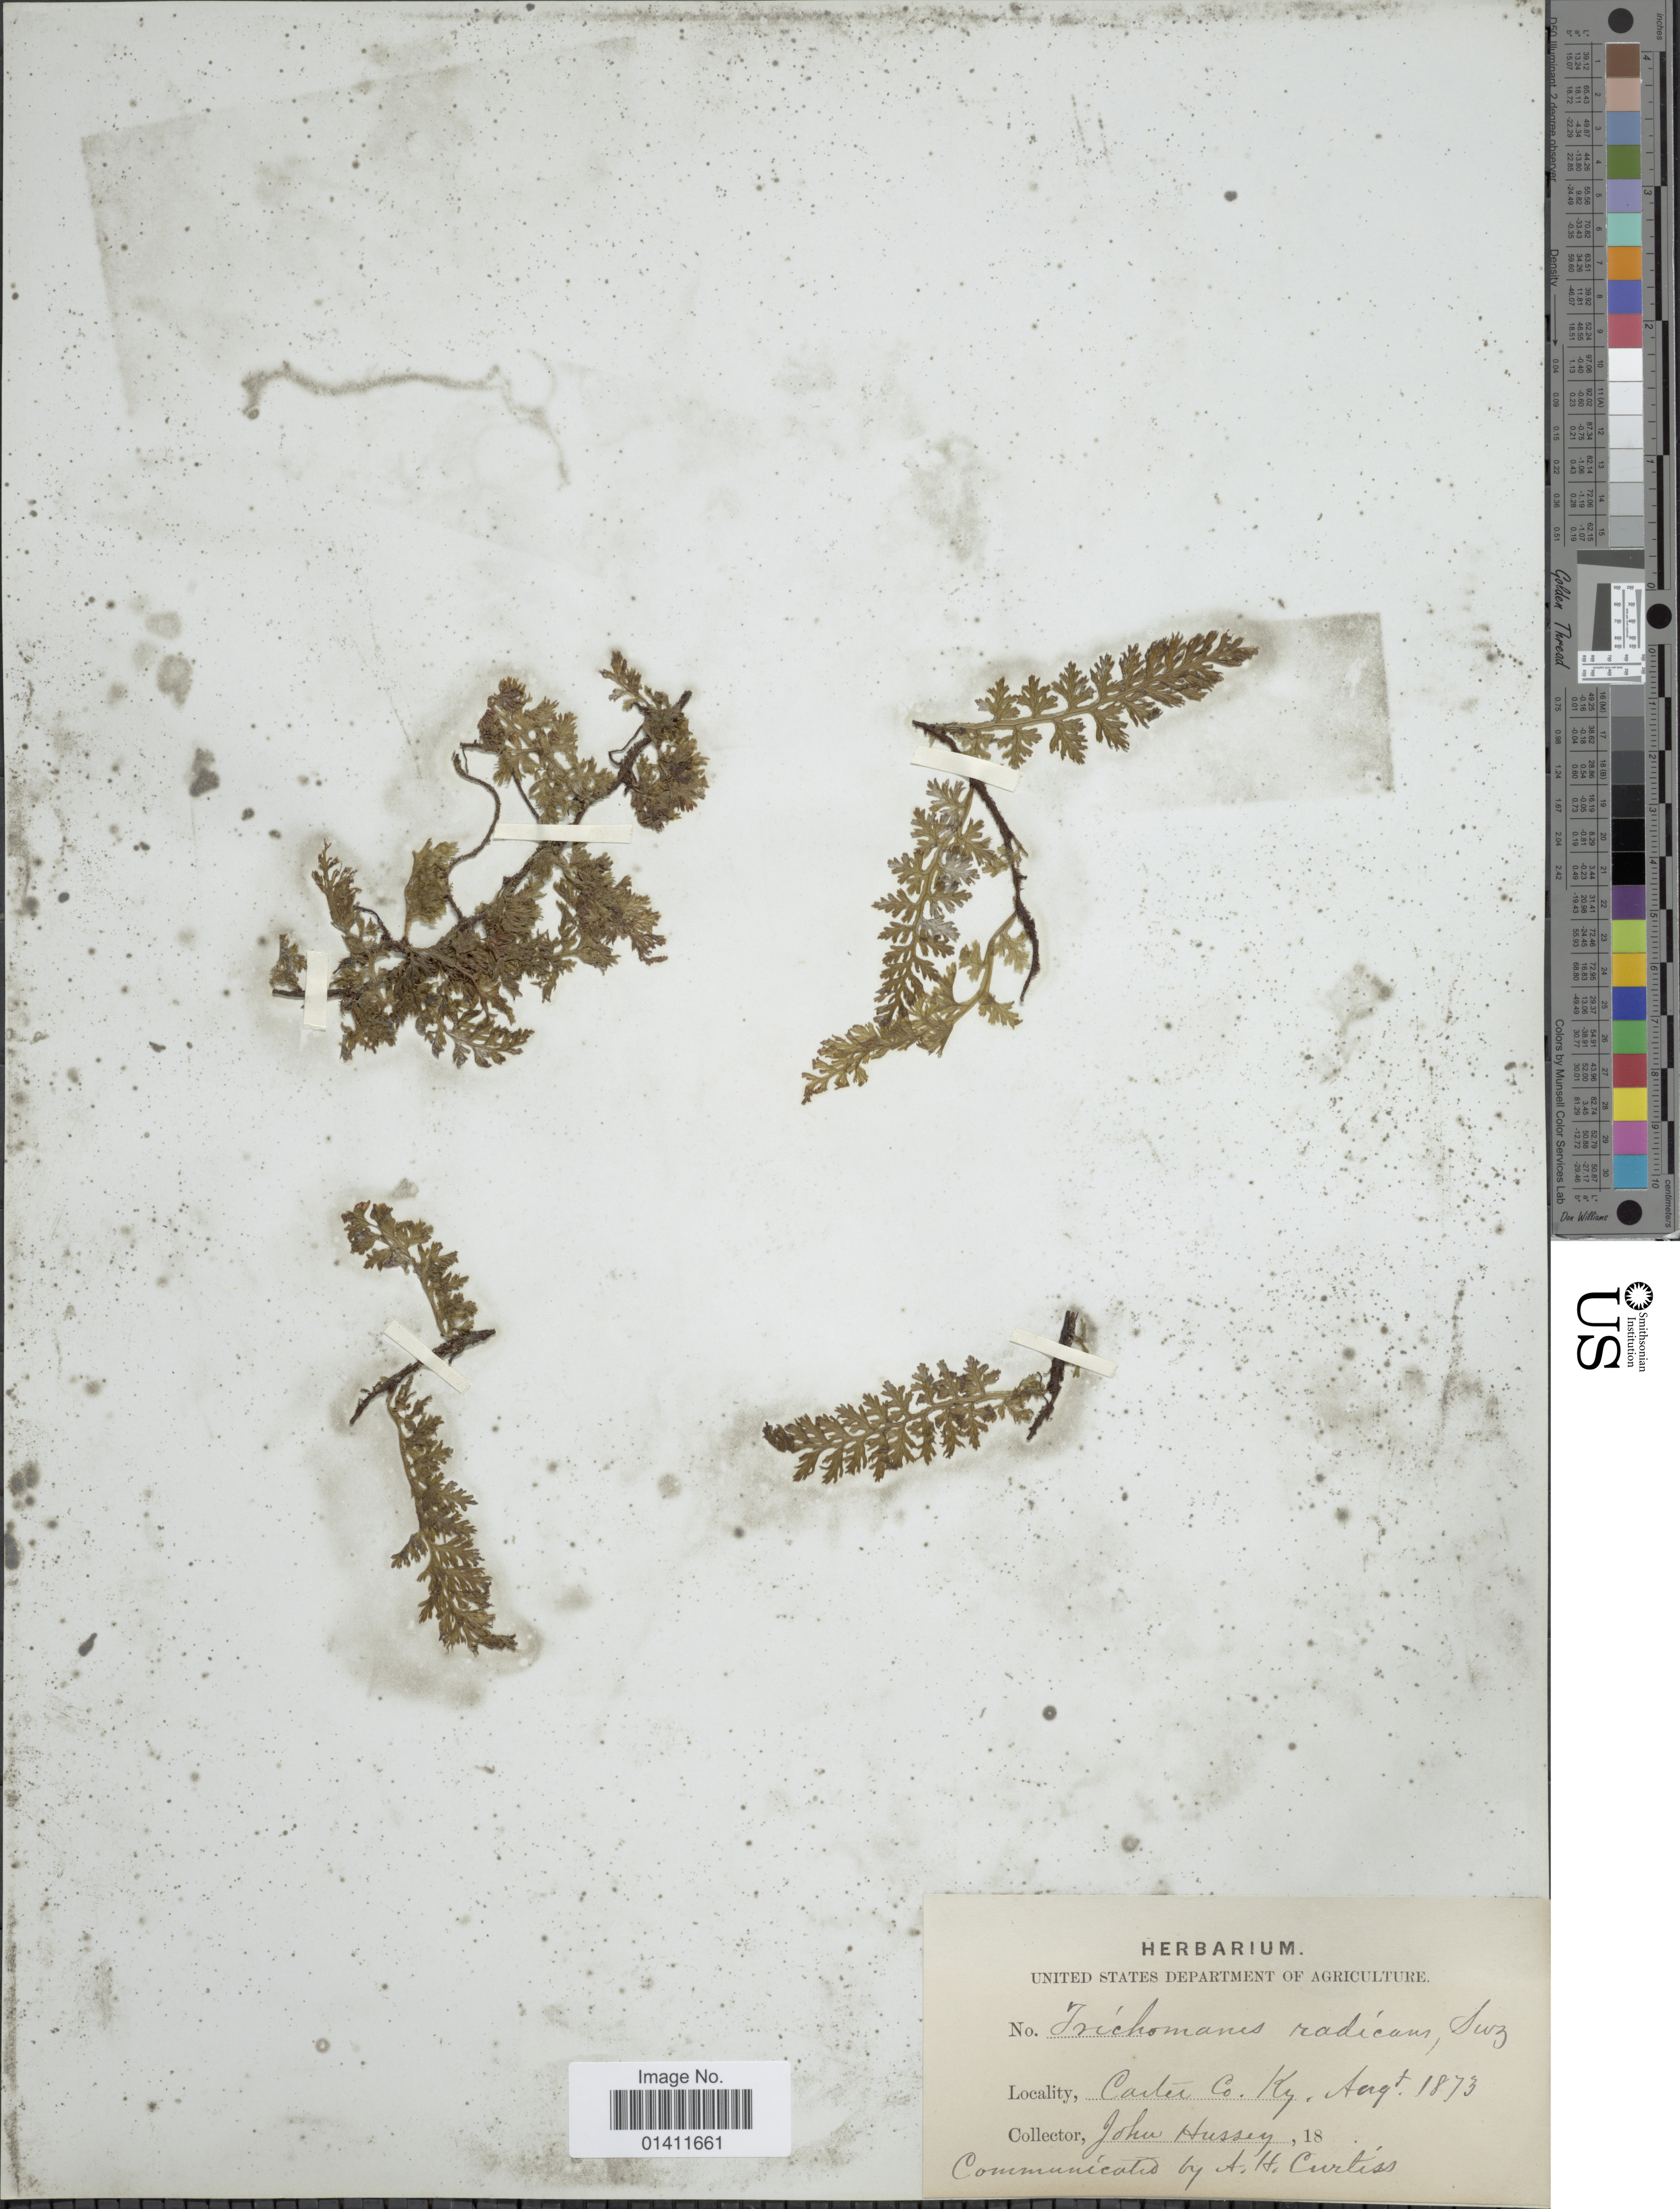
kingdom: Plantae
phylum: Tracheophyta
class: Polypodiopsida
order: Hymenophyllales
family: Hymenophyllaceae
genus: Vandenboschia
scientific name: Vandenboschia boschiana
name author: (J.W. Sturm ex Bosch) Ebihara & K. Iwats.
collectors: J. Hussey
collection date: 1873-08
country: United States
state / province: Kentucky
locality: Carter Co.